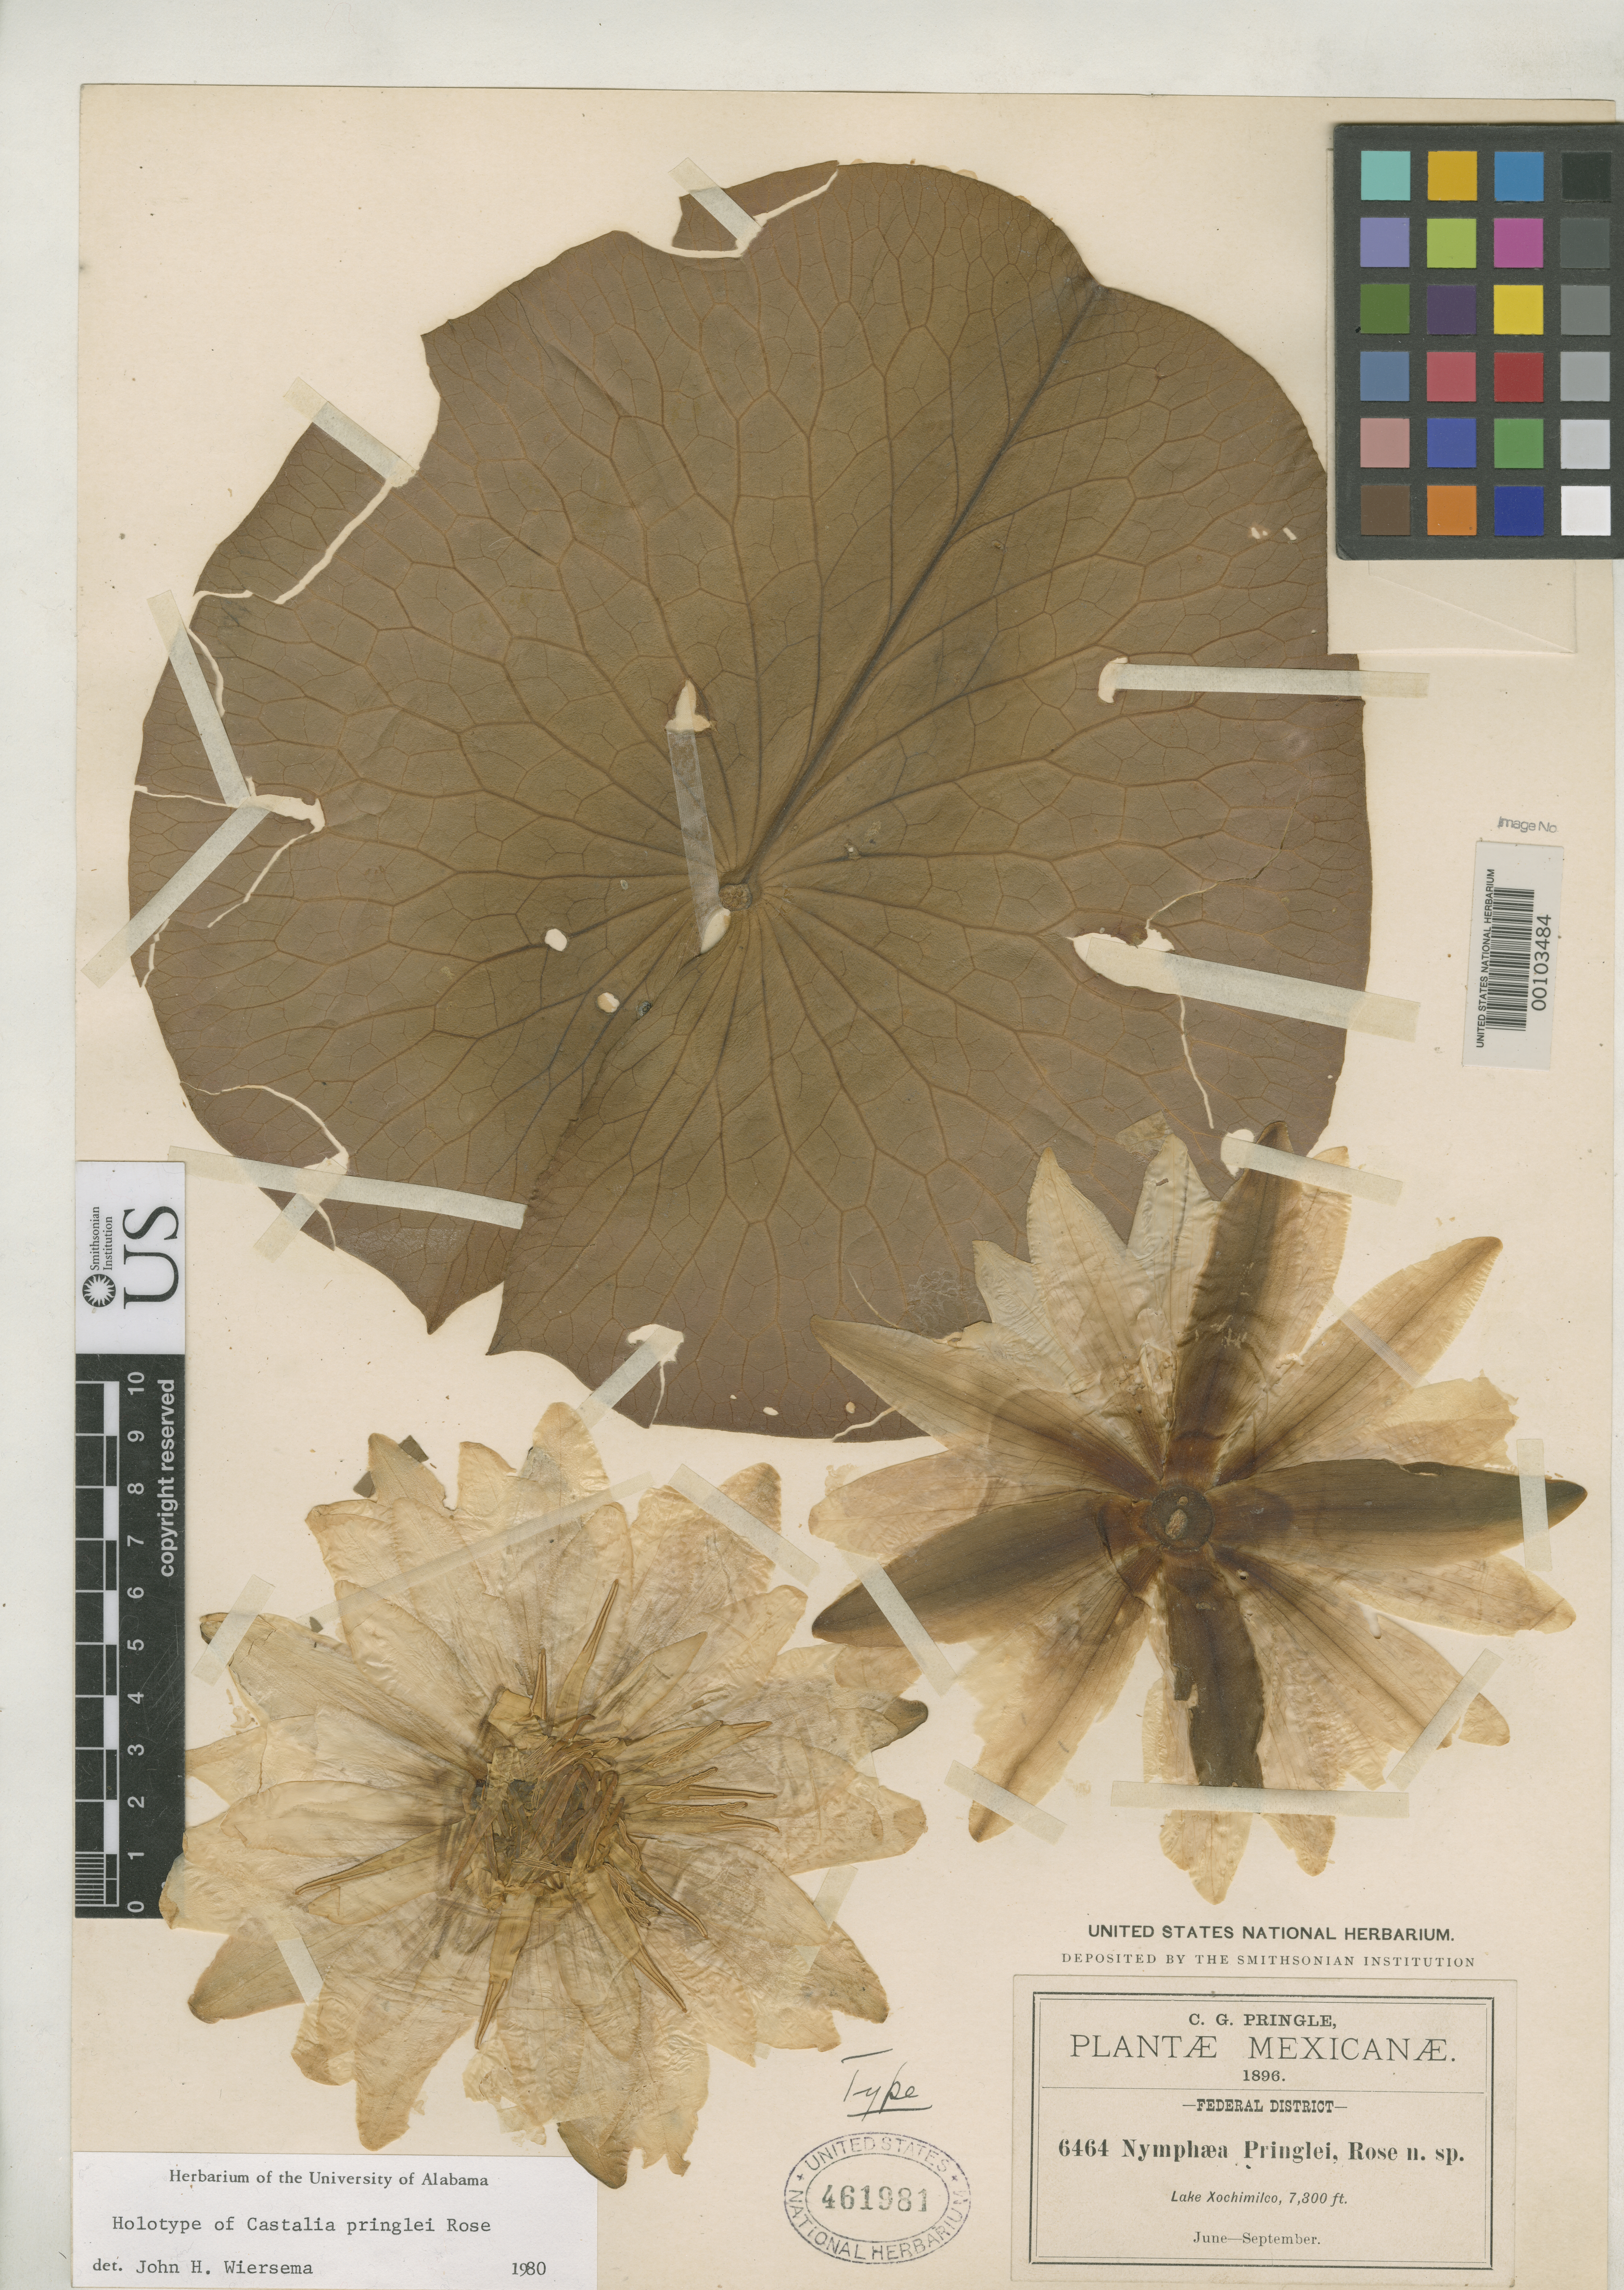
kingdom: Plantae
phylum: Tracheophyta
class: Magnoliopsida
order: Nymphaeales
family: Nymphaeaceae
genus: Castalia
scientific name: Castalia pringlei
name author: Rose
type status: Holotype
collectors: C. G. Pringle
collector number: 6464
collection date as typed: Jun 1896 to -- Sep 1896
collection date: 1896-06/1896-09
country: Mexico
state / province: Distrito Federal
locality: Valley of Mexico, Lake Xochimilco.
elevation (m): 2225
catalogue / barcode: US 461981